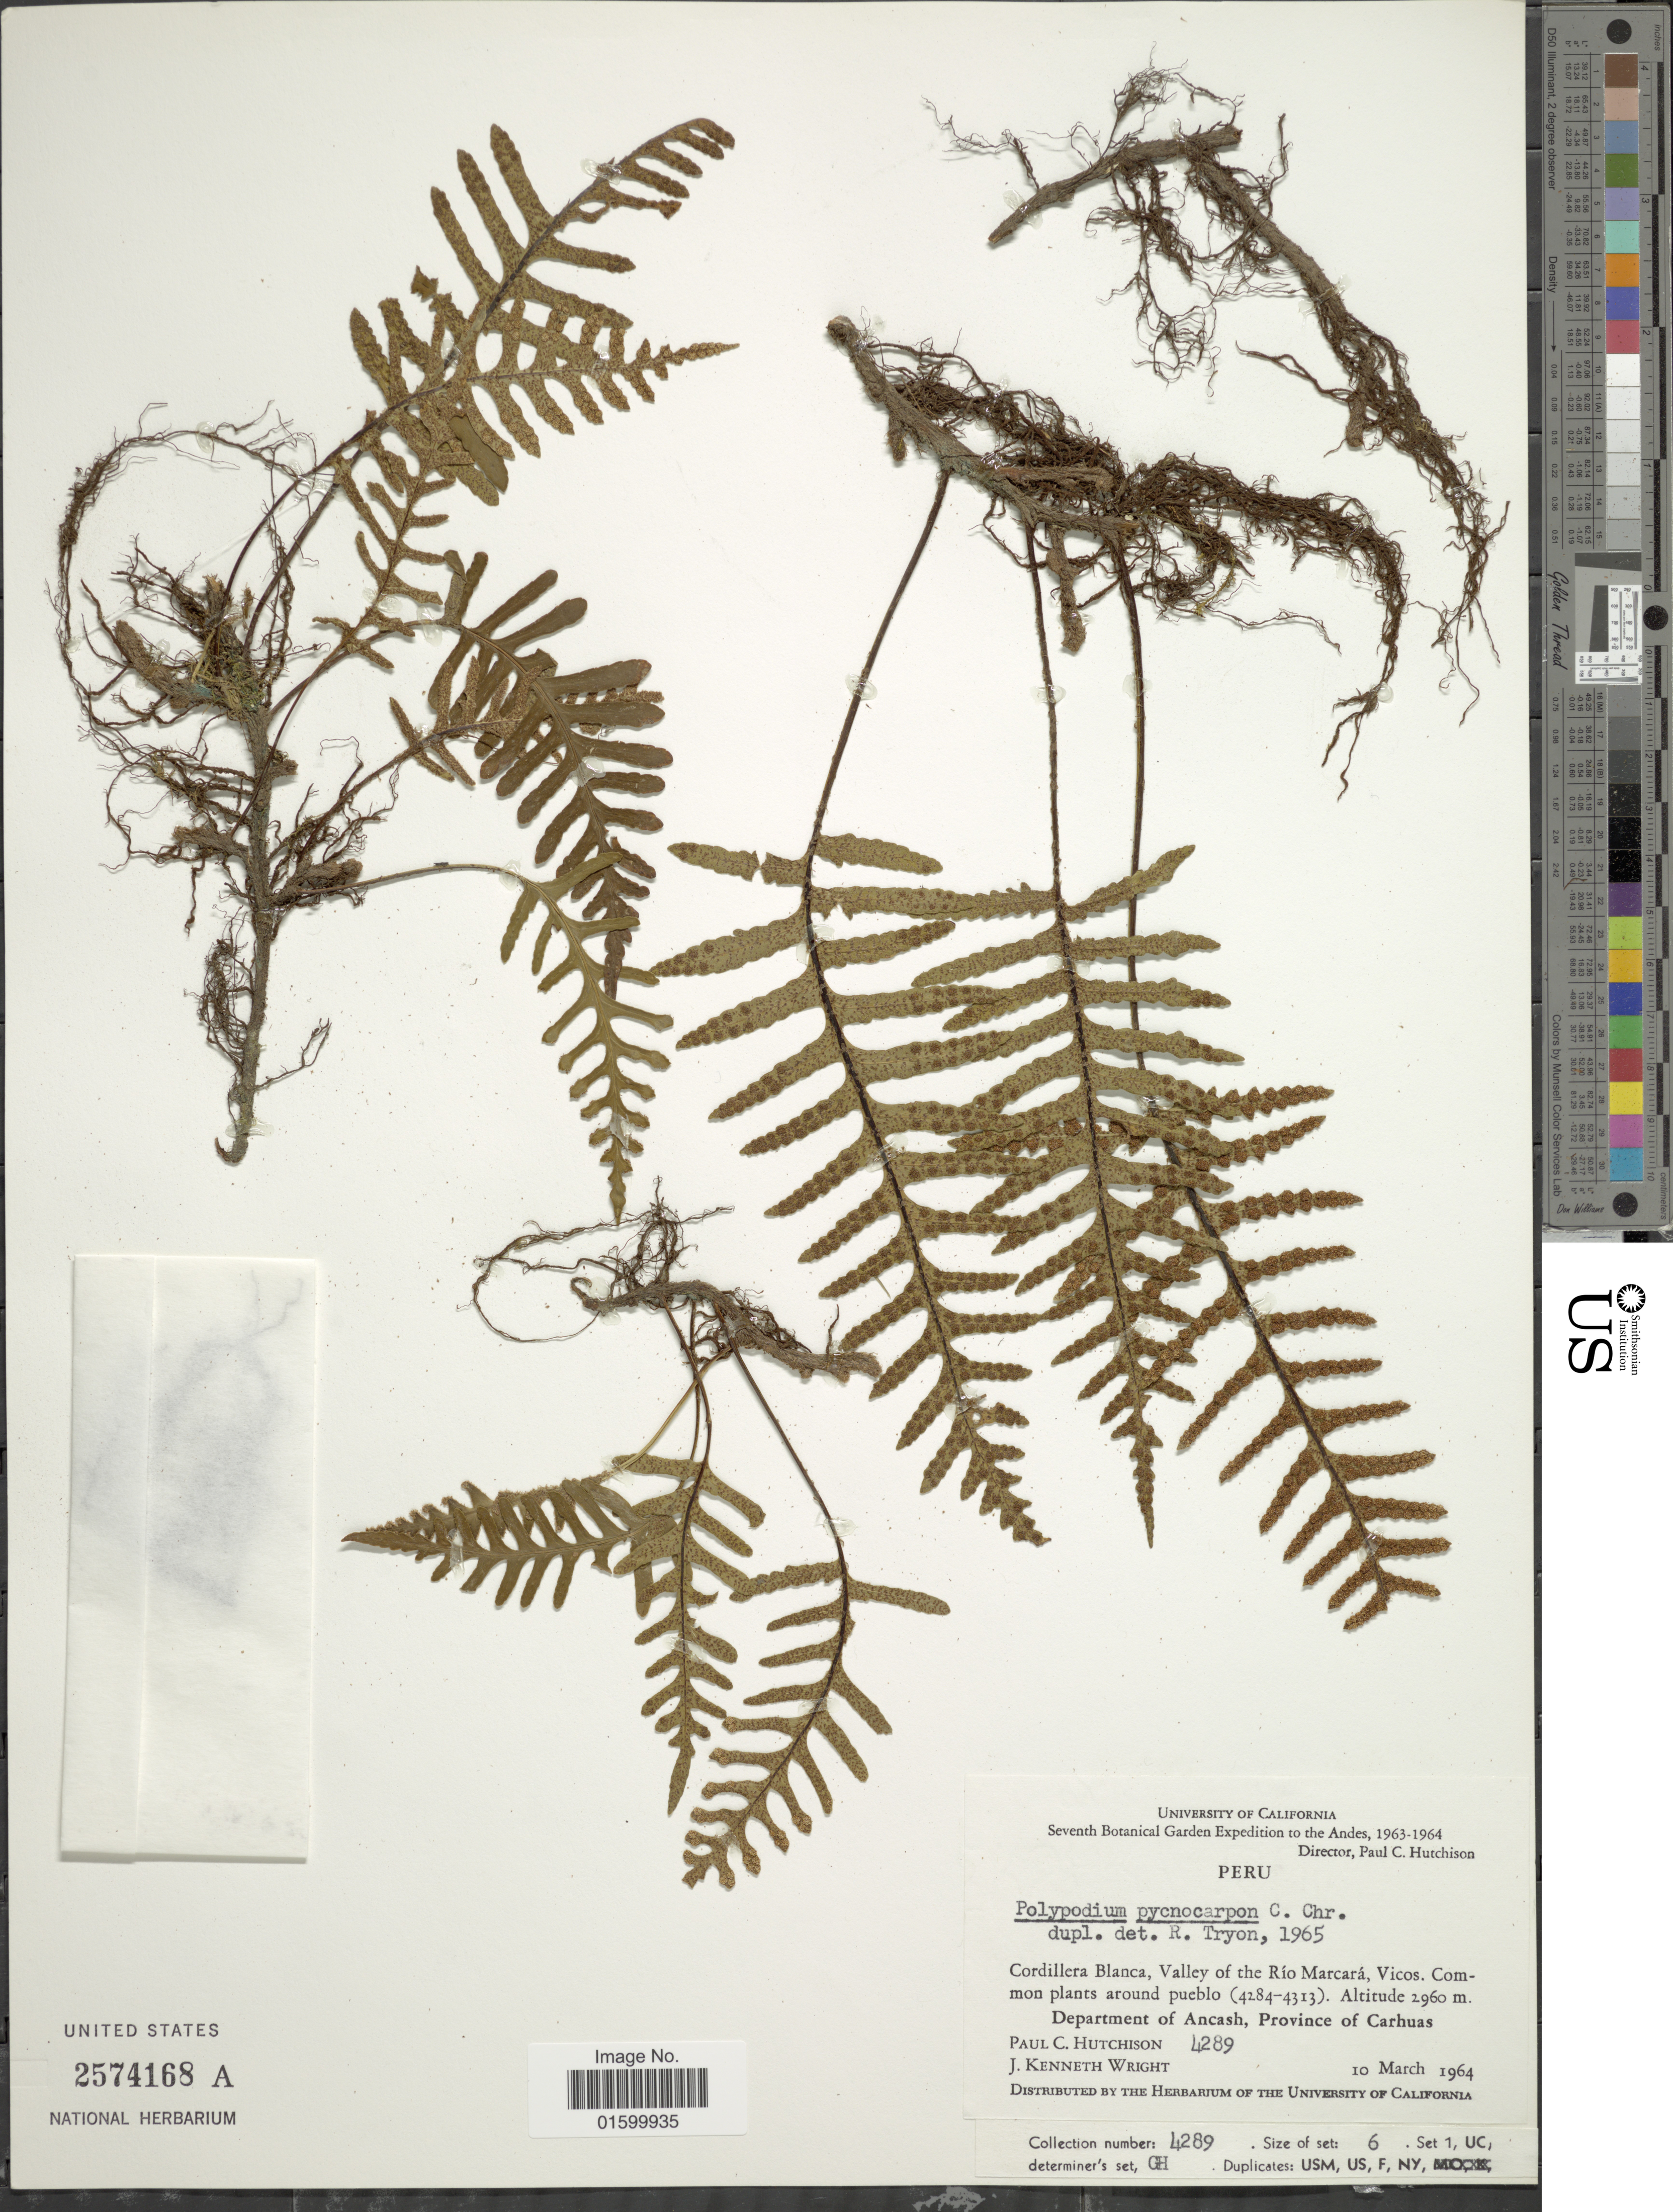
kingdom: Plantae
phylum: Tracheophyta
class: Polypodiopsida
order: Polypodiales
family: Polypodiaceae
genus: Pleopeltis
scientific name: Pleopeltis pycnocarpa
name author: (C. Chr.) A.R. Sm.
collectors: P. C. Hutchison & J. K. Wright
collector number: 5289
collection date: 1964-03-10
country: Peru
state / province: Ancash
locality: Cordillera Blanca, Valley of the Rio Marcara, Vicos, Department of Ancash, Province of Carhuas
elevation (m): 2960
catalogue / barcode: US 2574168A